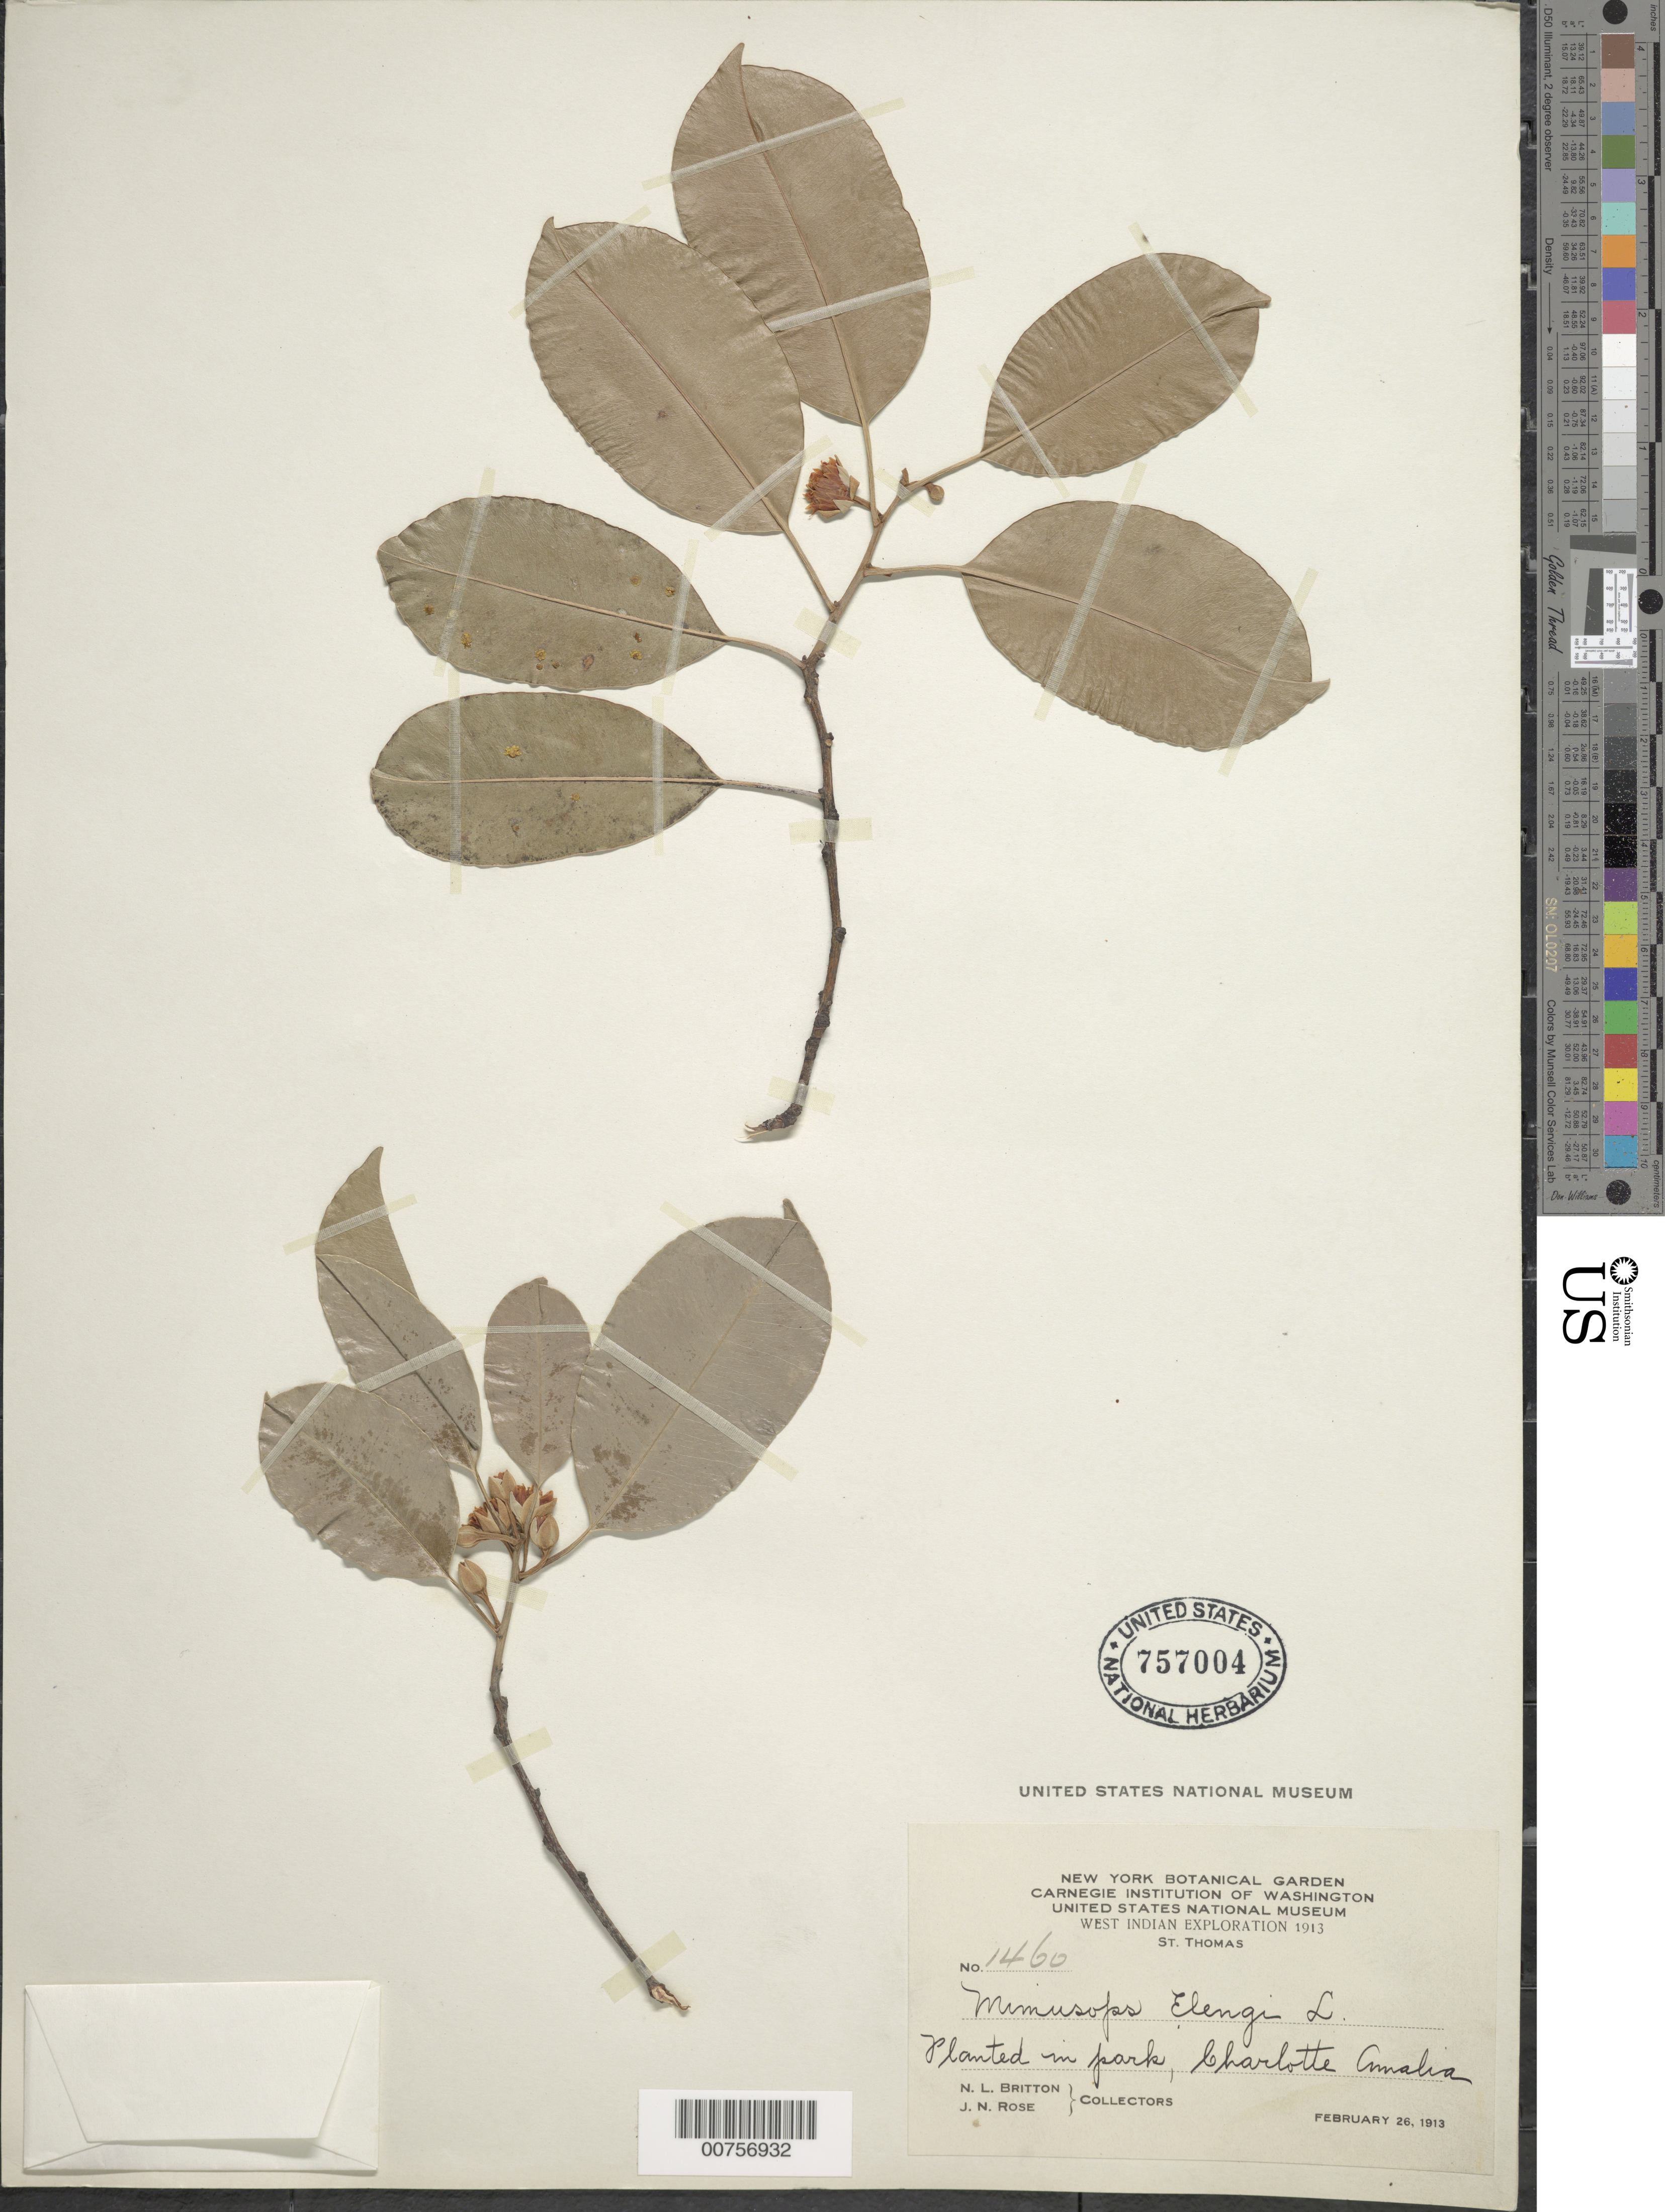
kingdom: Plantae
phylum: Tracheophyta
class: Magnoliopsida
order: Ericales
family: Sapotaceae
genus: Mimusops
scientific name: Mimusops elengi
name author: L.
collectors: N. Britton & J. N. Rose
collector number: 1460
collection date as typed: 26 Feb 1913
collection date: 1913-02-26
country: U.S. Virgin Islands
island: St. Thomas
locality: Charlotte Amalie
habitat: Planted in park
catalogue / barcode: US 757004